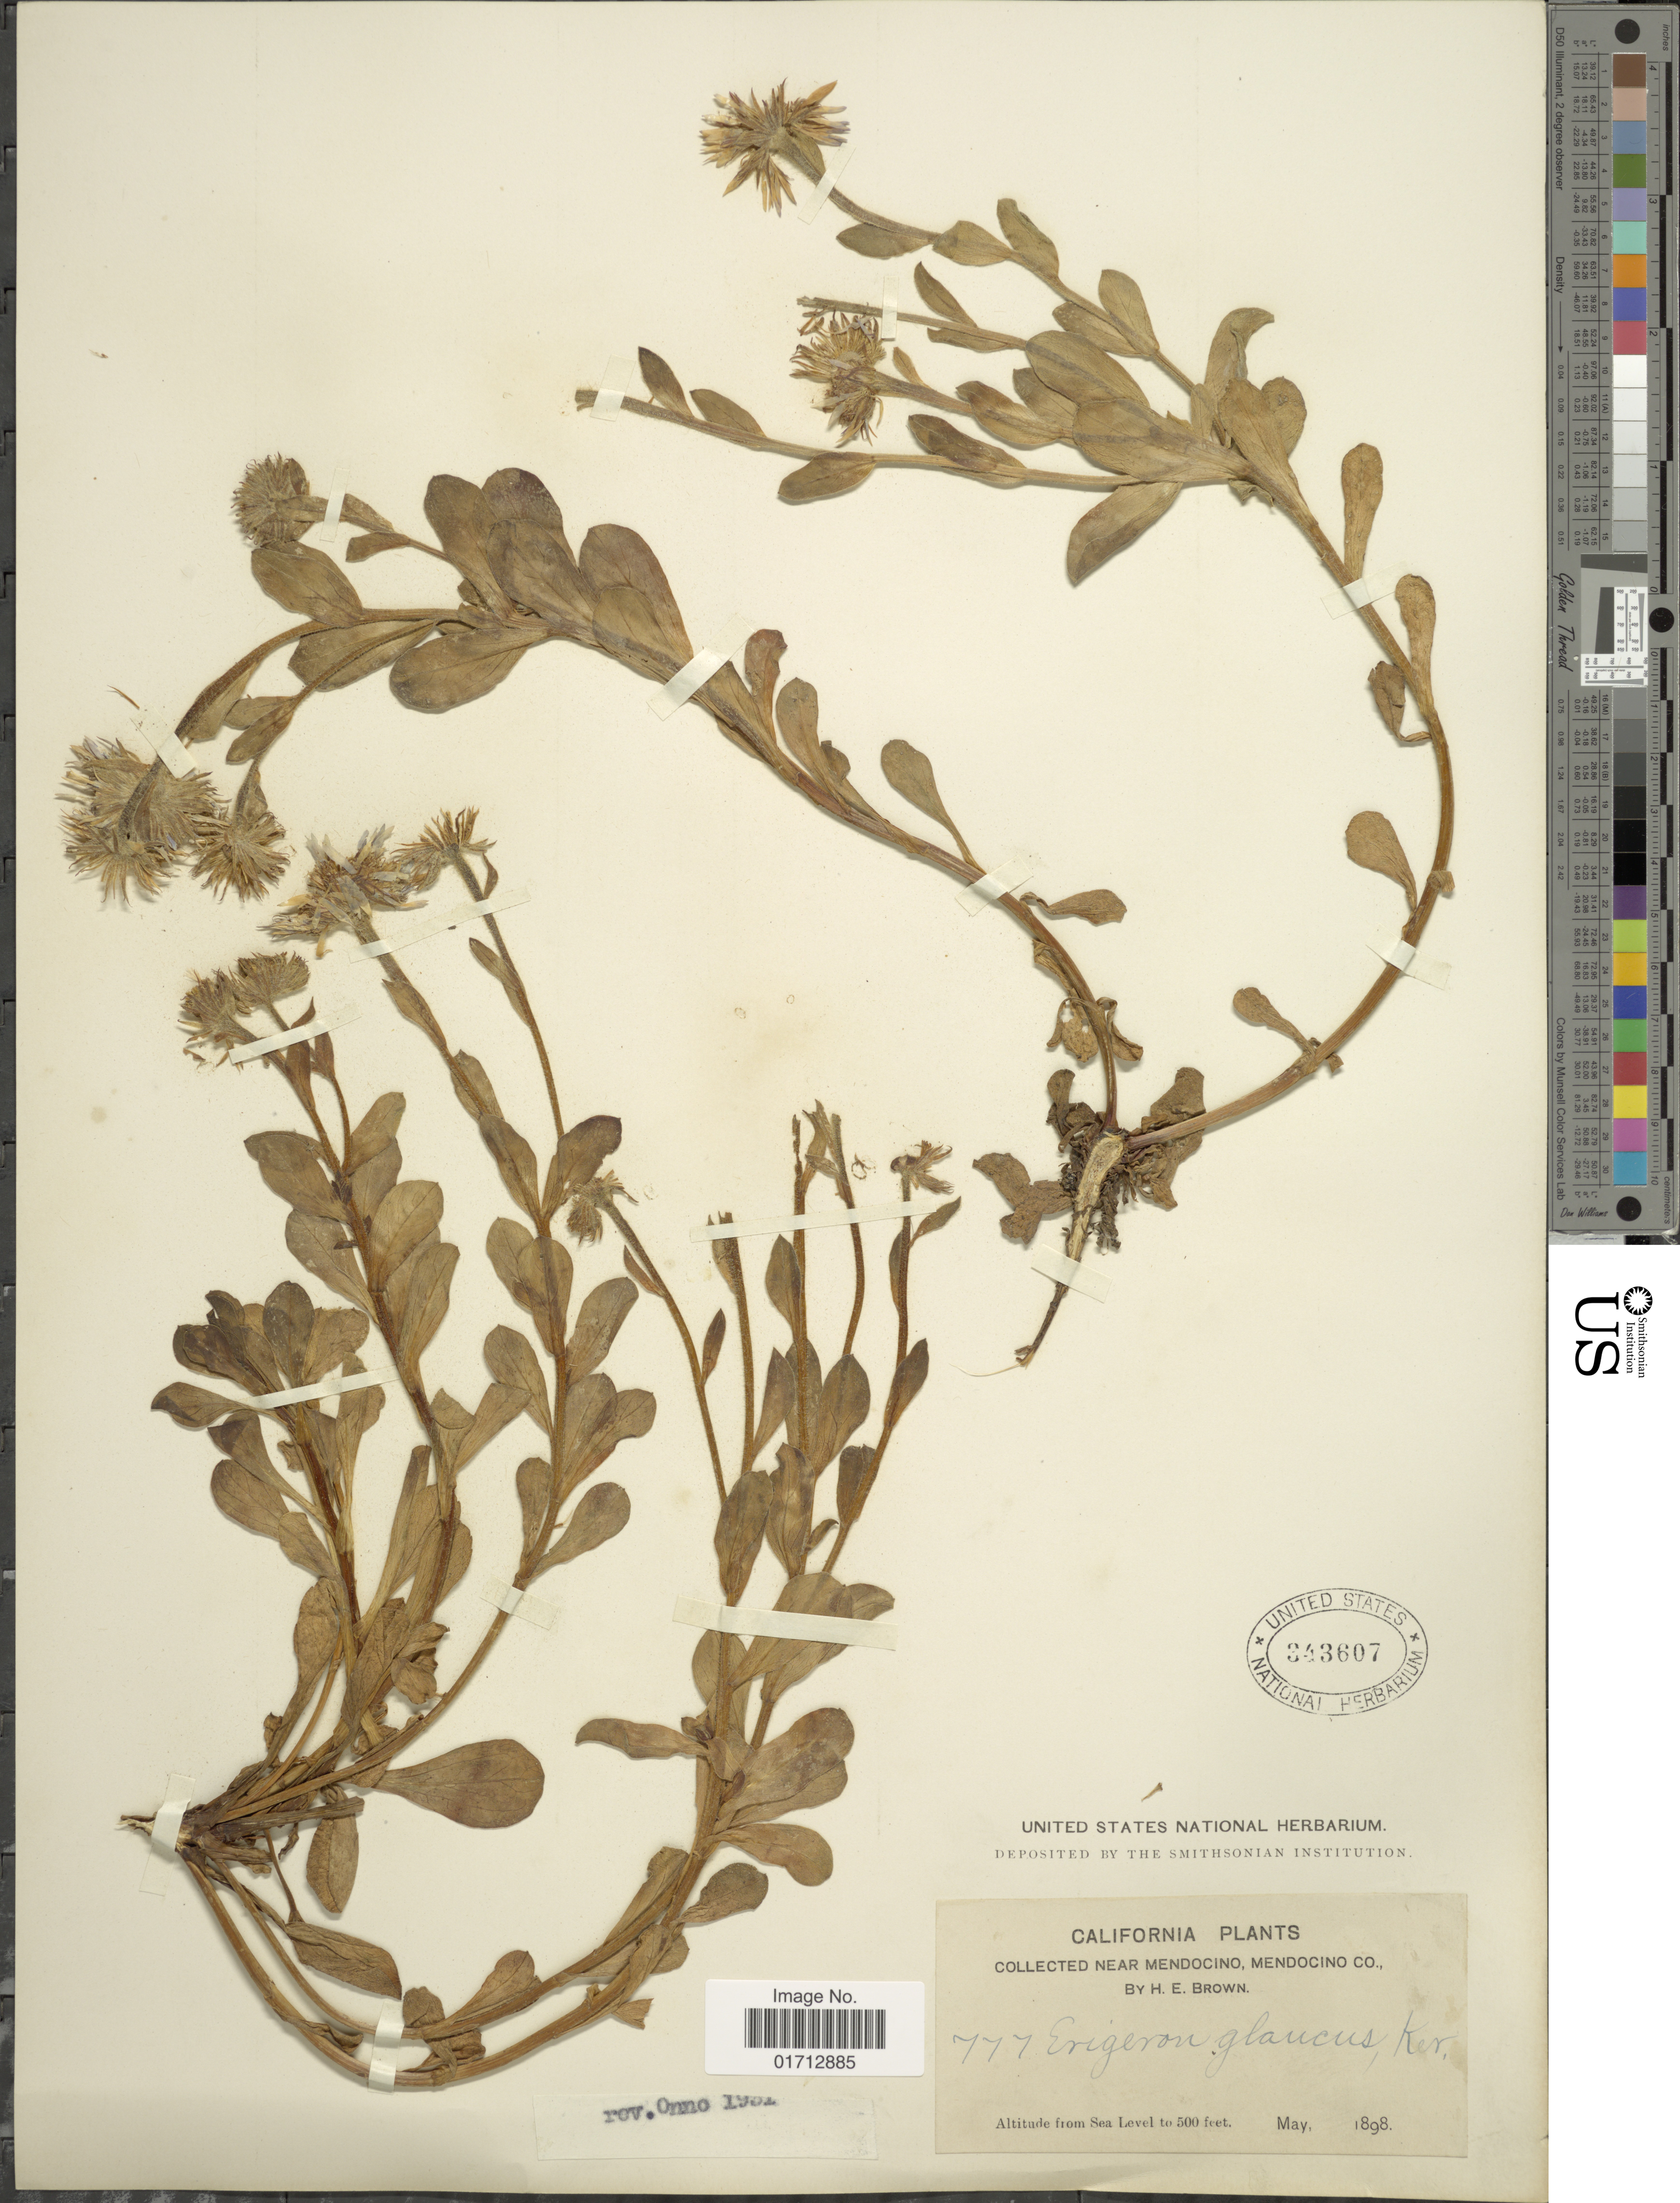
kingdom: Plantae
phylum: Tracheophyta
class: Magnoliopsida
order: Asterales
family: Asteraceae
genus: Erigeron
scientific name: Erigeron glaucus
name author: Ker Gawl.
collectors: H. E. Brown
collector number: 777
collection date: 1898-05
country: United States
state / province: California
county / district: Mendocino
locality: Near Mendocino, Mendocino Co.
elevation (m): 152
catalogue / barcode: US 343607